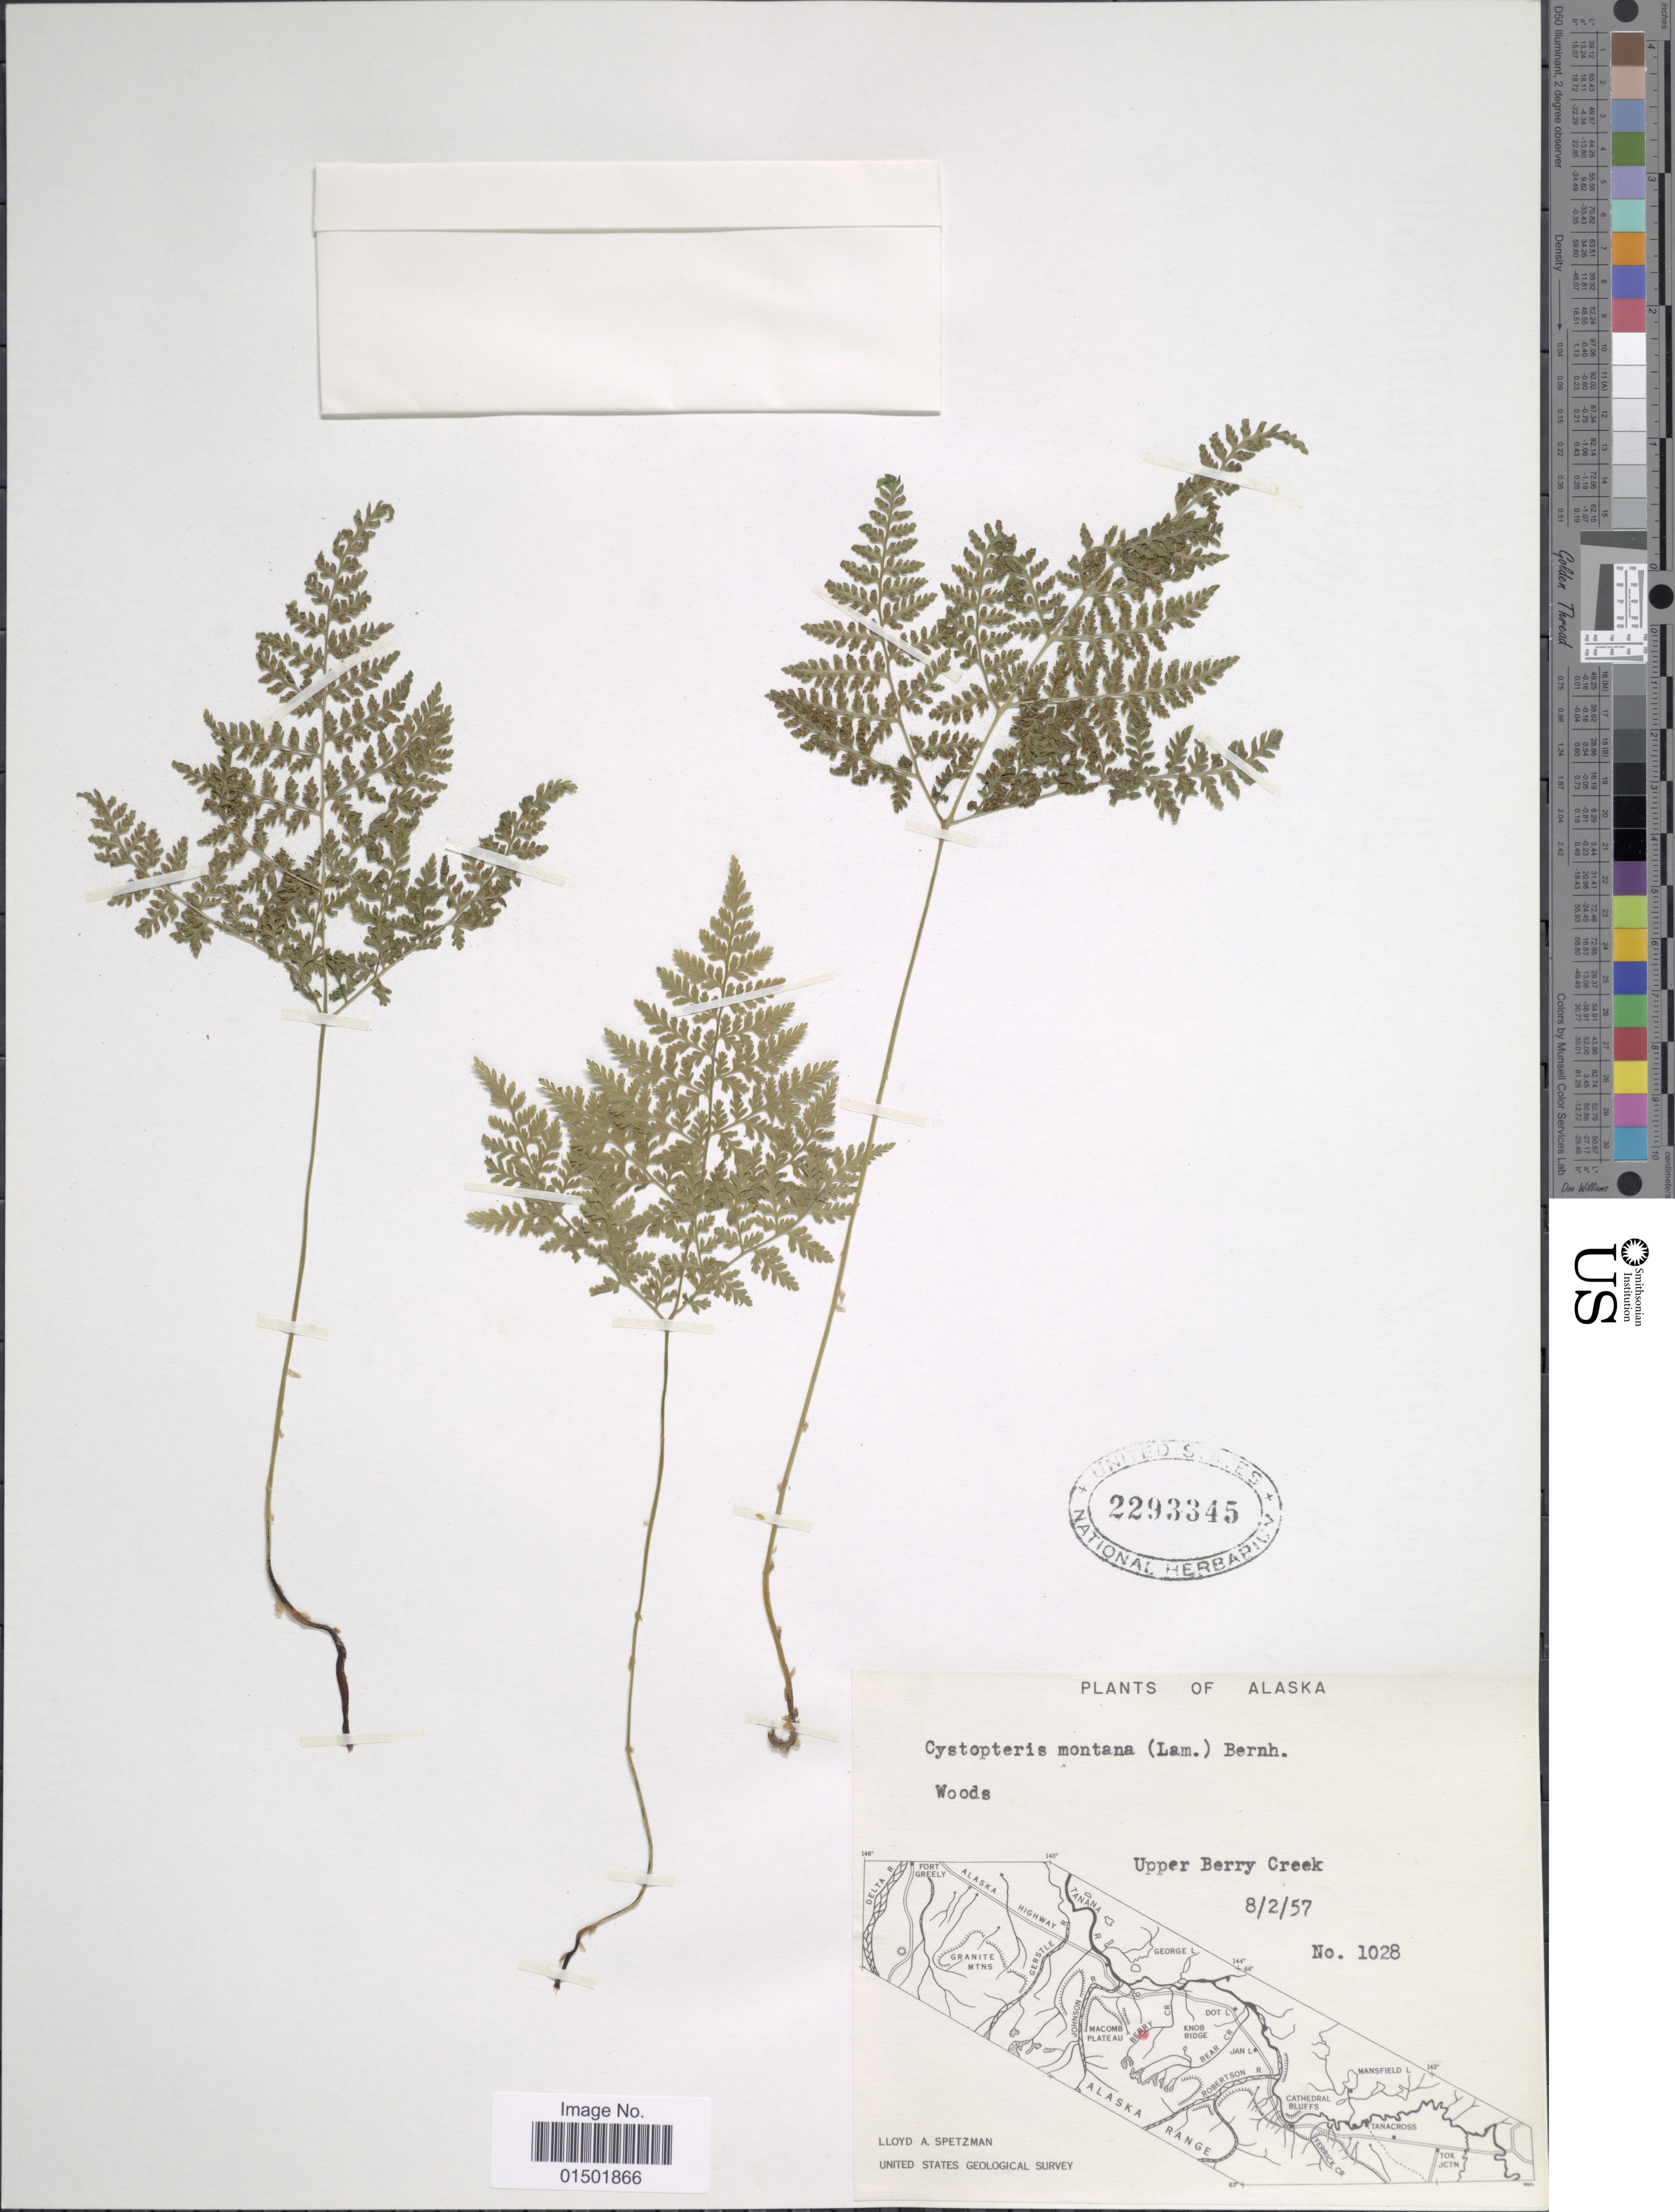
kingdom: Plantae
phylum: Tracheophyta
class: Polypodiopsida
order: Polypodiales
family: Cystopteridaceae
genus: Cystopteris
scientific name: Cystopteris montana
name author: (Lam.) Desv.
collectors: L. Spetzman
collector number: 1028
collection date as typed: Transcribed d/m/y: 2/8/57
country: United States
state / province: Alaska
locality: Upper Berry Creek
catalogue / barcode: US 2293345